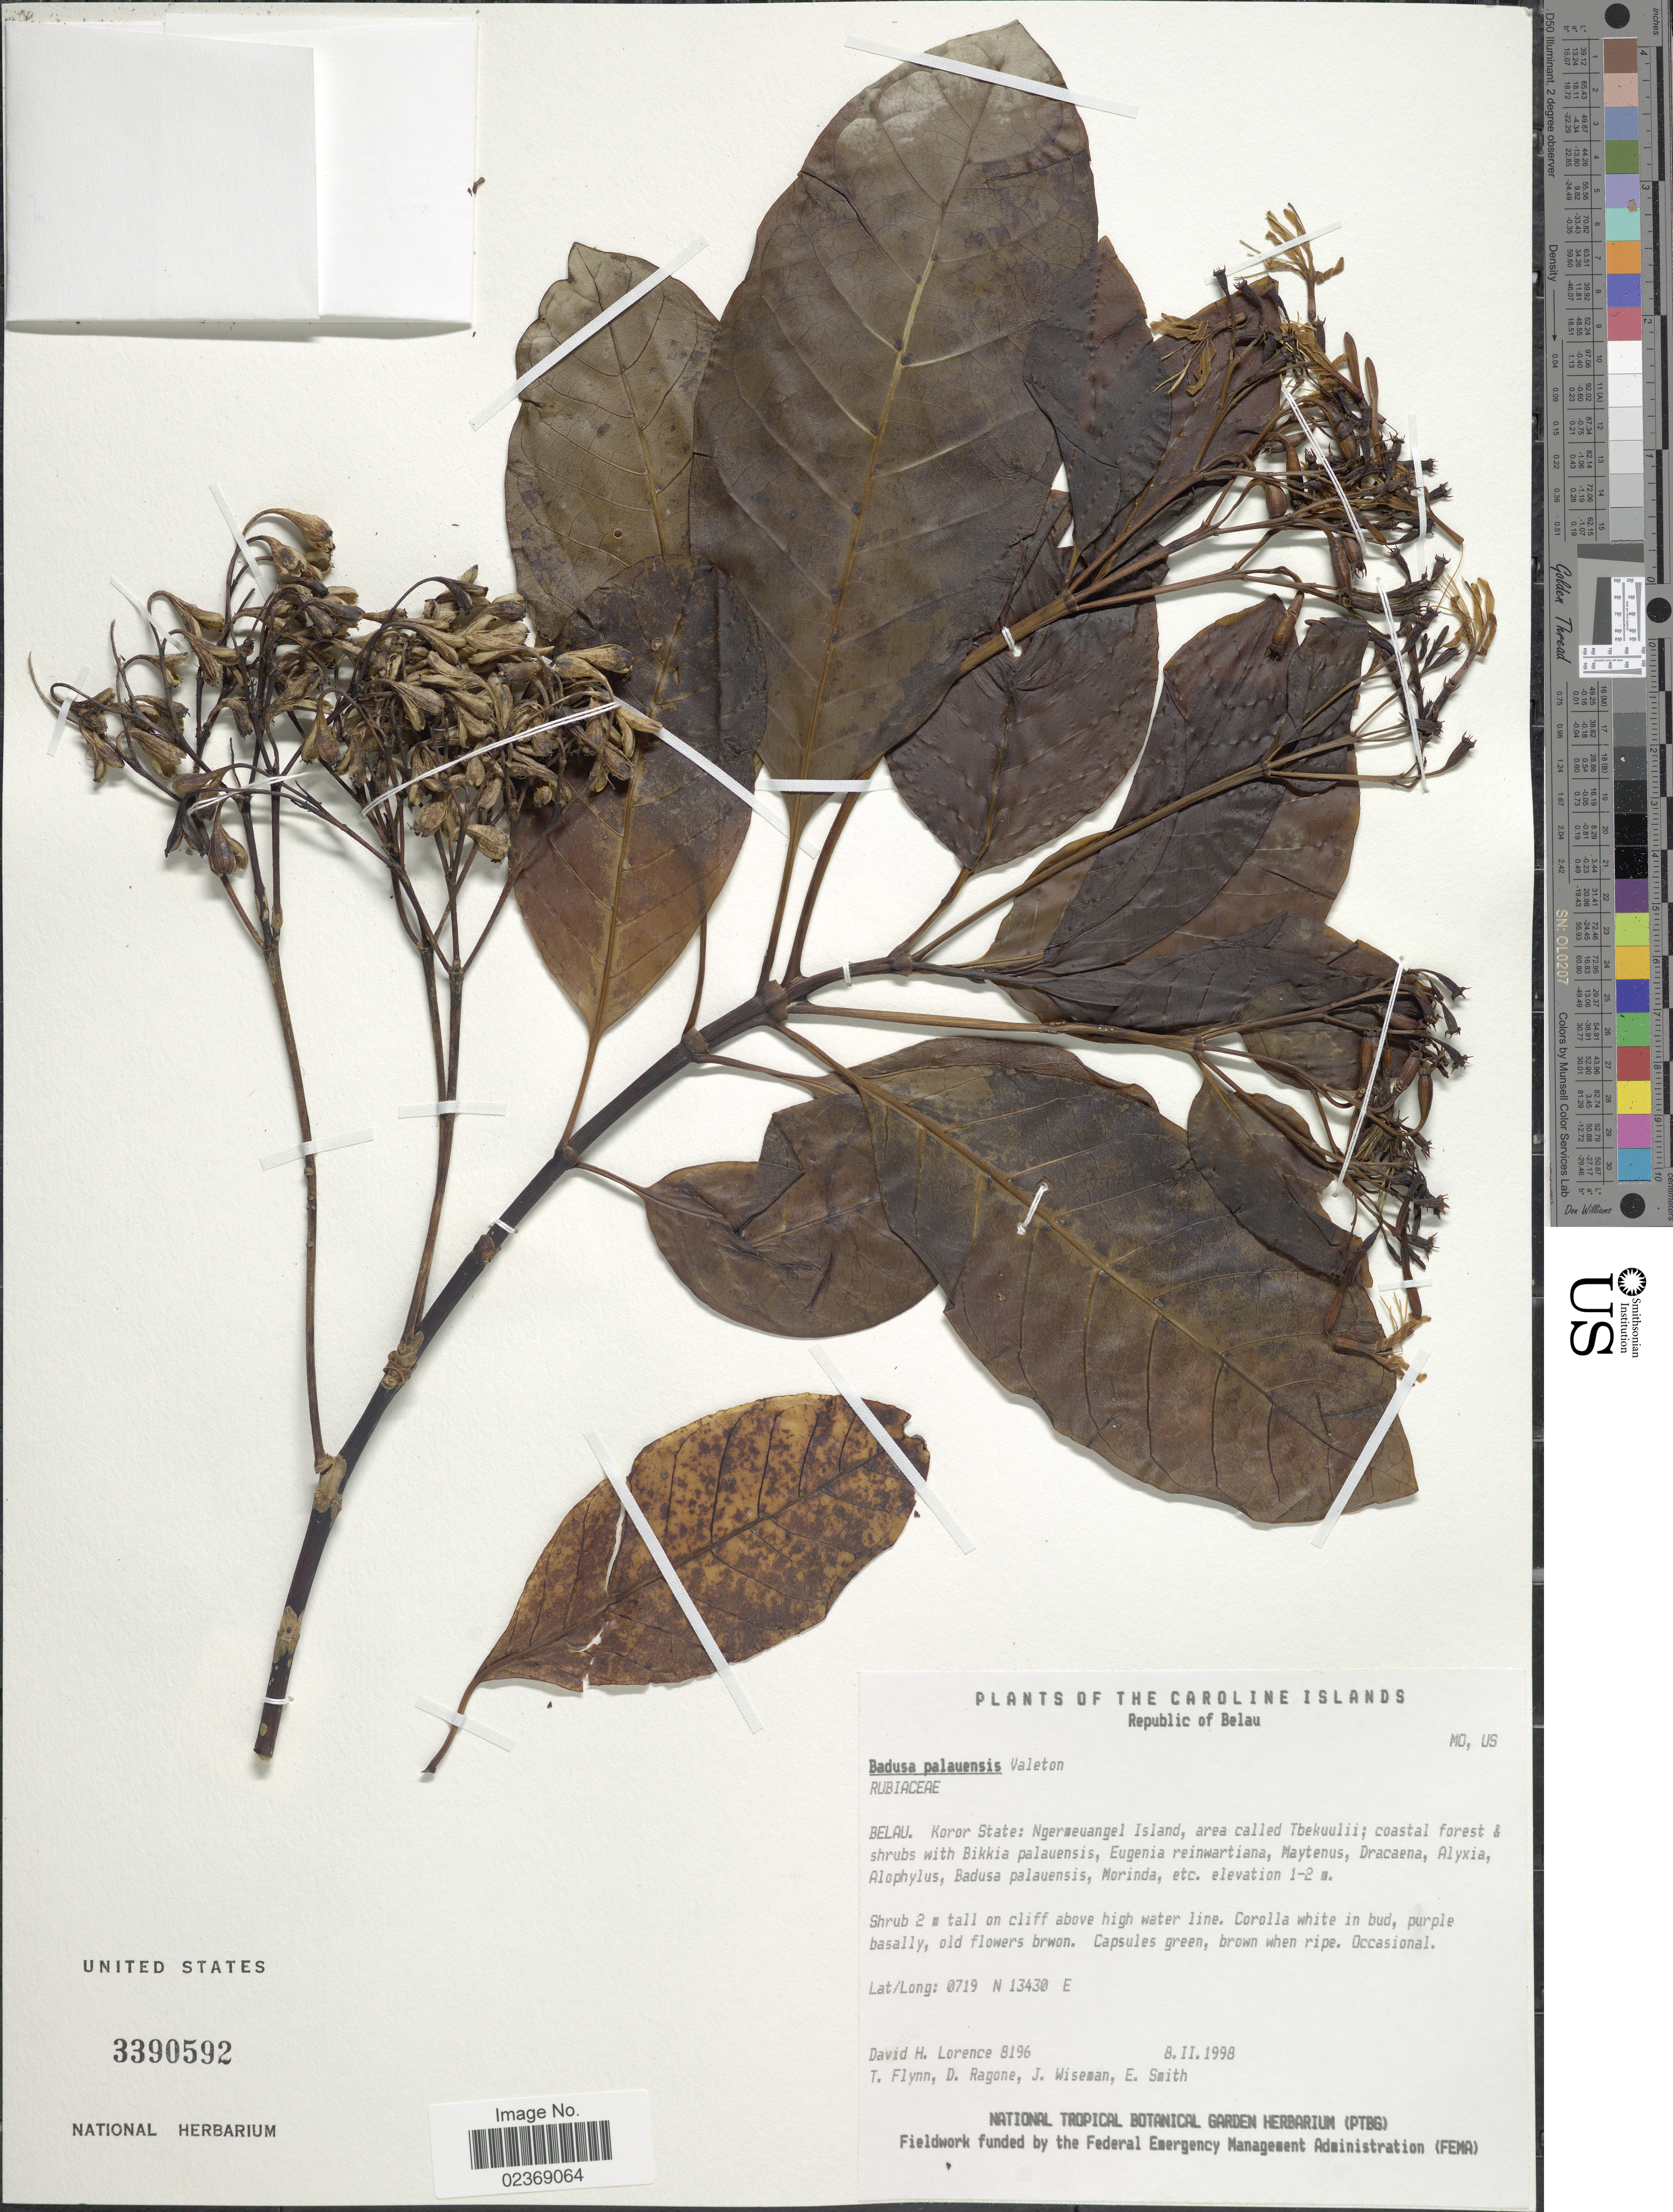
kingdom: Plantae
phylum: Tracheophyta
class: Magnoliopsida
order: Gentianales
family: Rubiaceae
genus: Badusa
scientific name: Badusa palauensis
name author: Valeton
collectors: D. Lorence, T. Flynn, D. Ragone, J. Wiseman & E. Smith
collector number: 8196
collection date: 1998-02-08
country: Palau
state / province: Koror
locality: Koror State: Ngermeuangel Island, area called Tbekuulii; coastal forest & shrubs with Bikkia palauensis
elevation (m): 1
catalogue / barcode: US 3390592